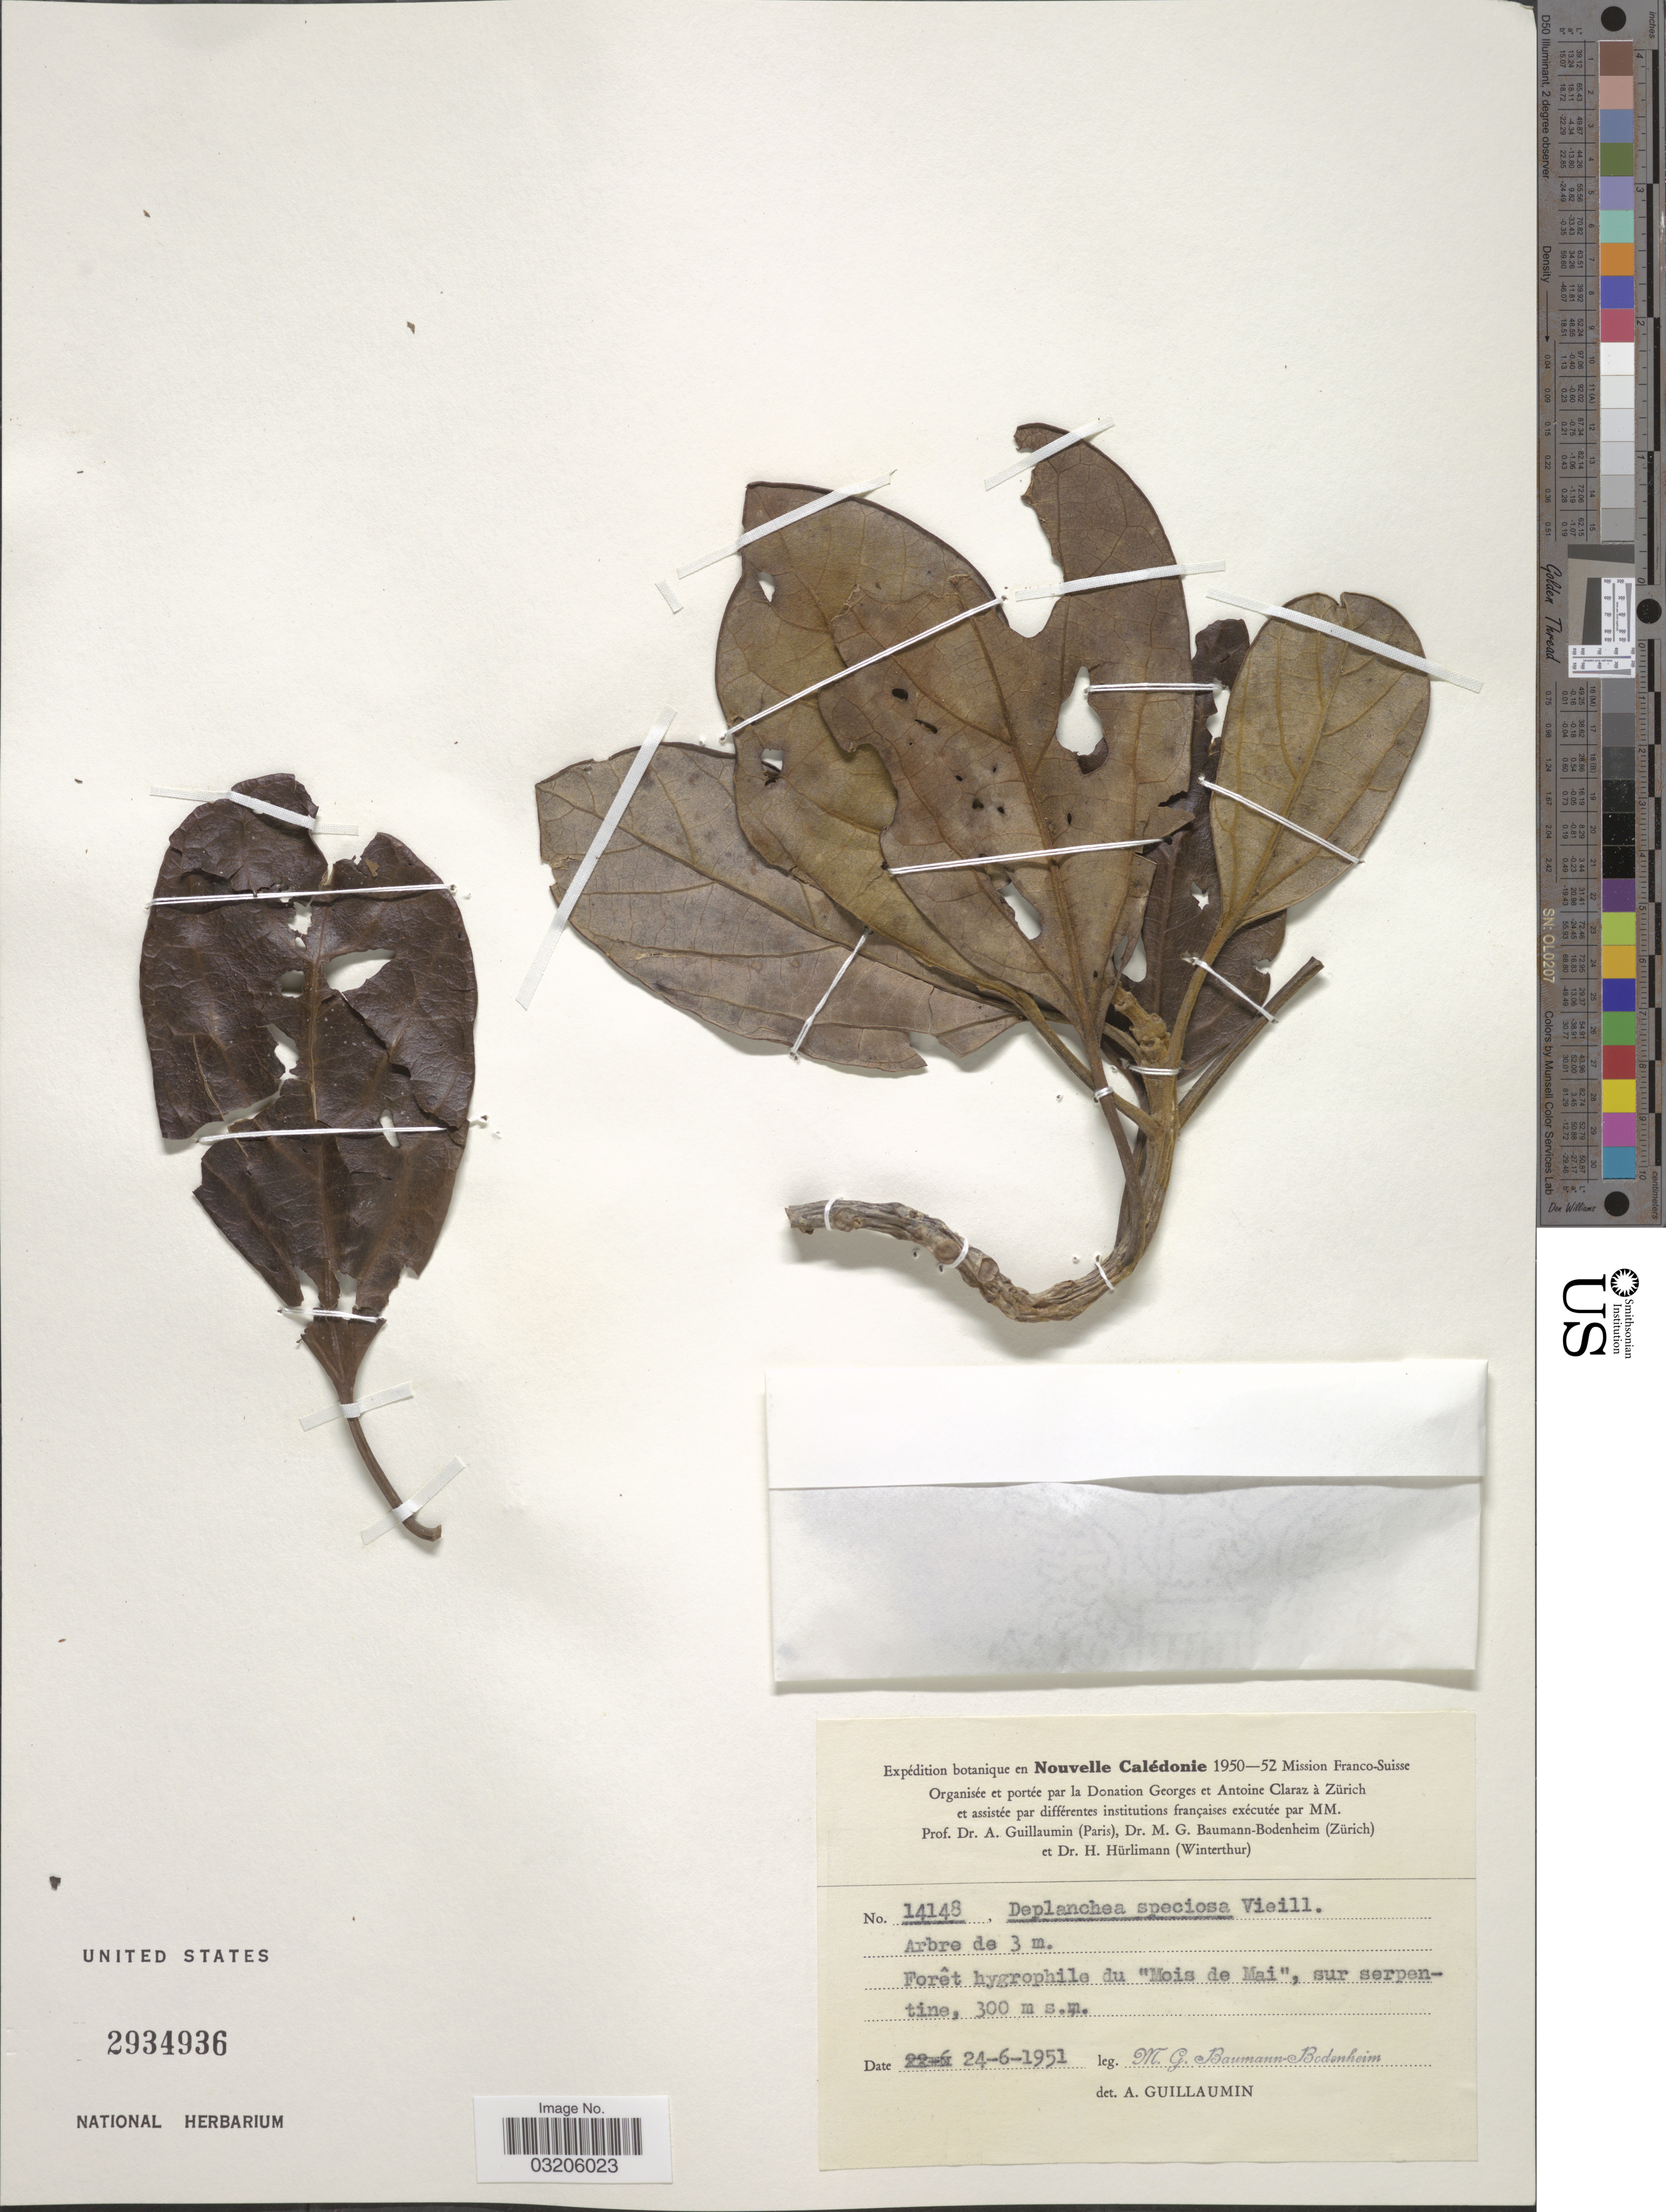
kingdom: Plantae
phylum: Tracheophyta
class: Magnoliopsida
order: Lamiales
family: Bignoniaceae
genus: Deplanchea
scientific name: Deplanchea speciosa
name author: Vieill.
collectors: M. G. Baumann-Bodenheim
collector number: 14148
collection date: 1951-06-24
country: New Caledonia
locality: Forêt hygrophile du "Mois de Mai", sur serpentine.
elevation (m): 300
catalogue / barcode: US 2934936